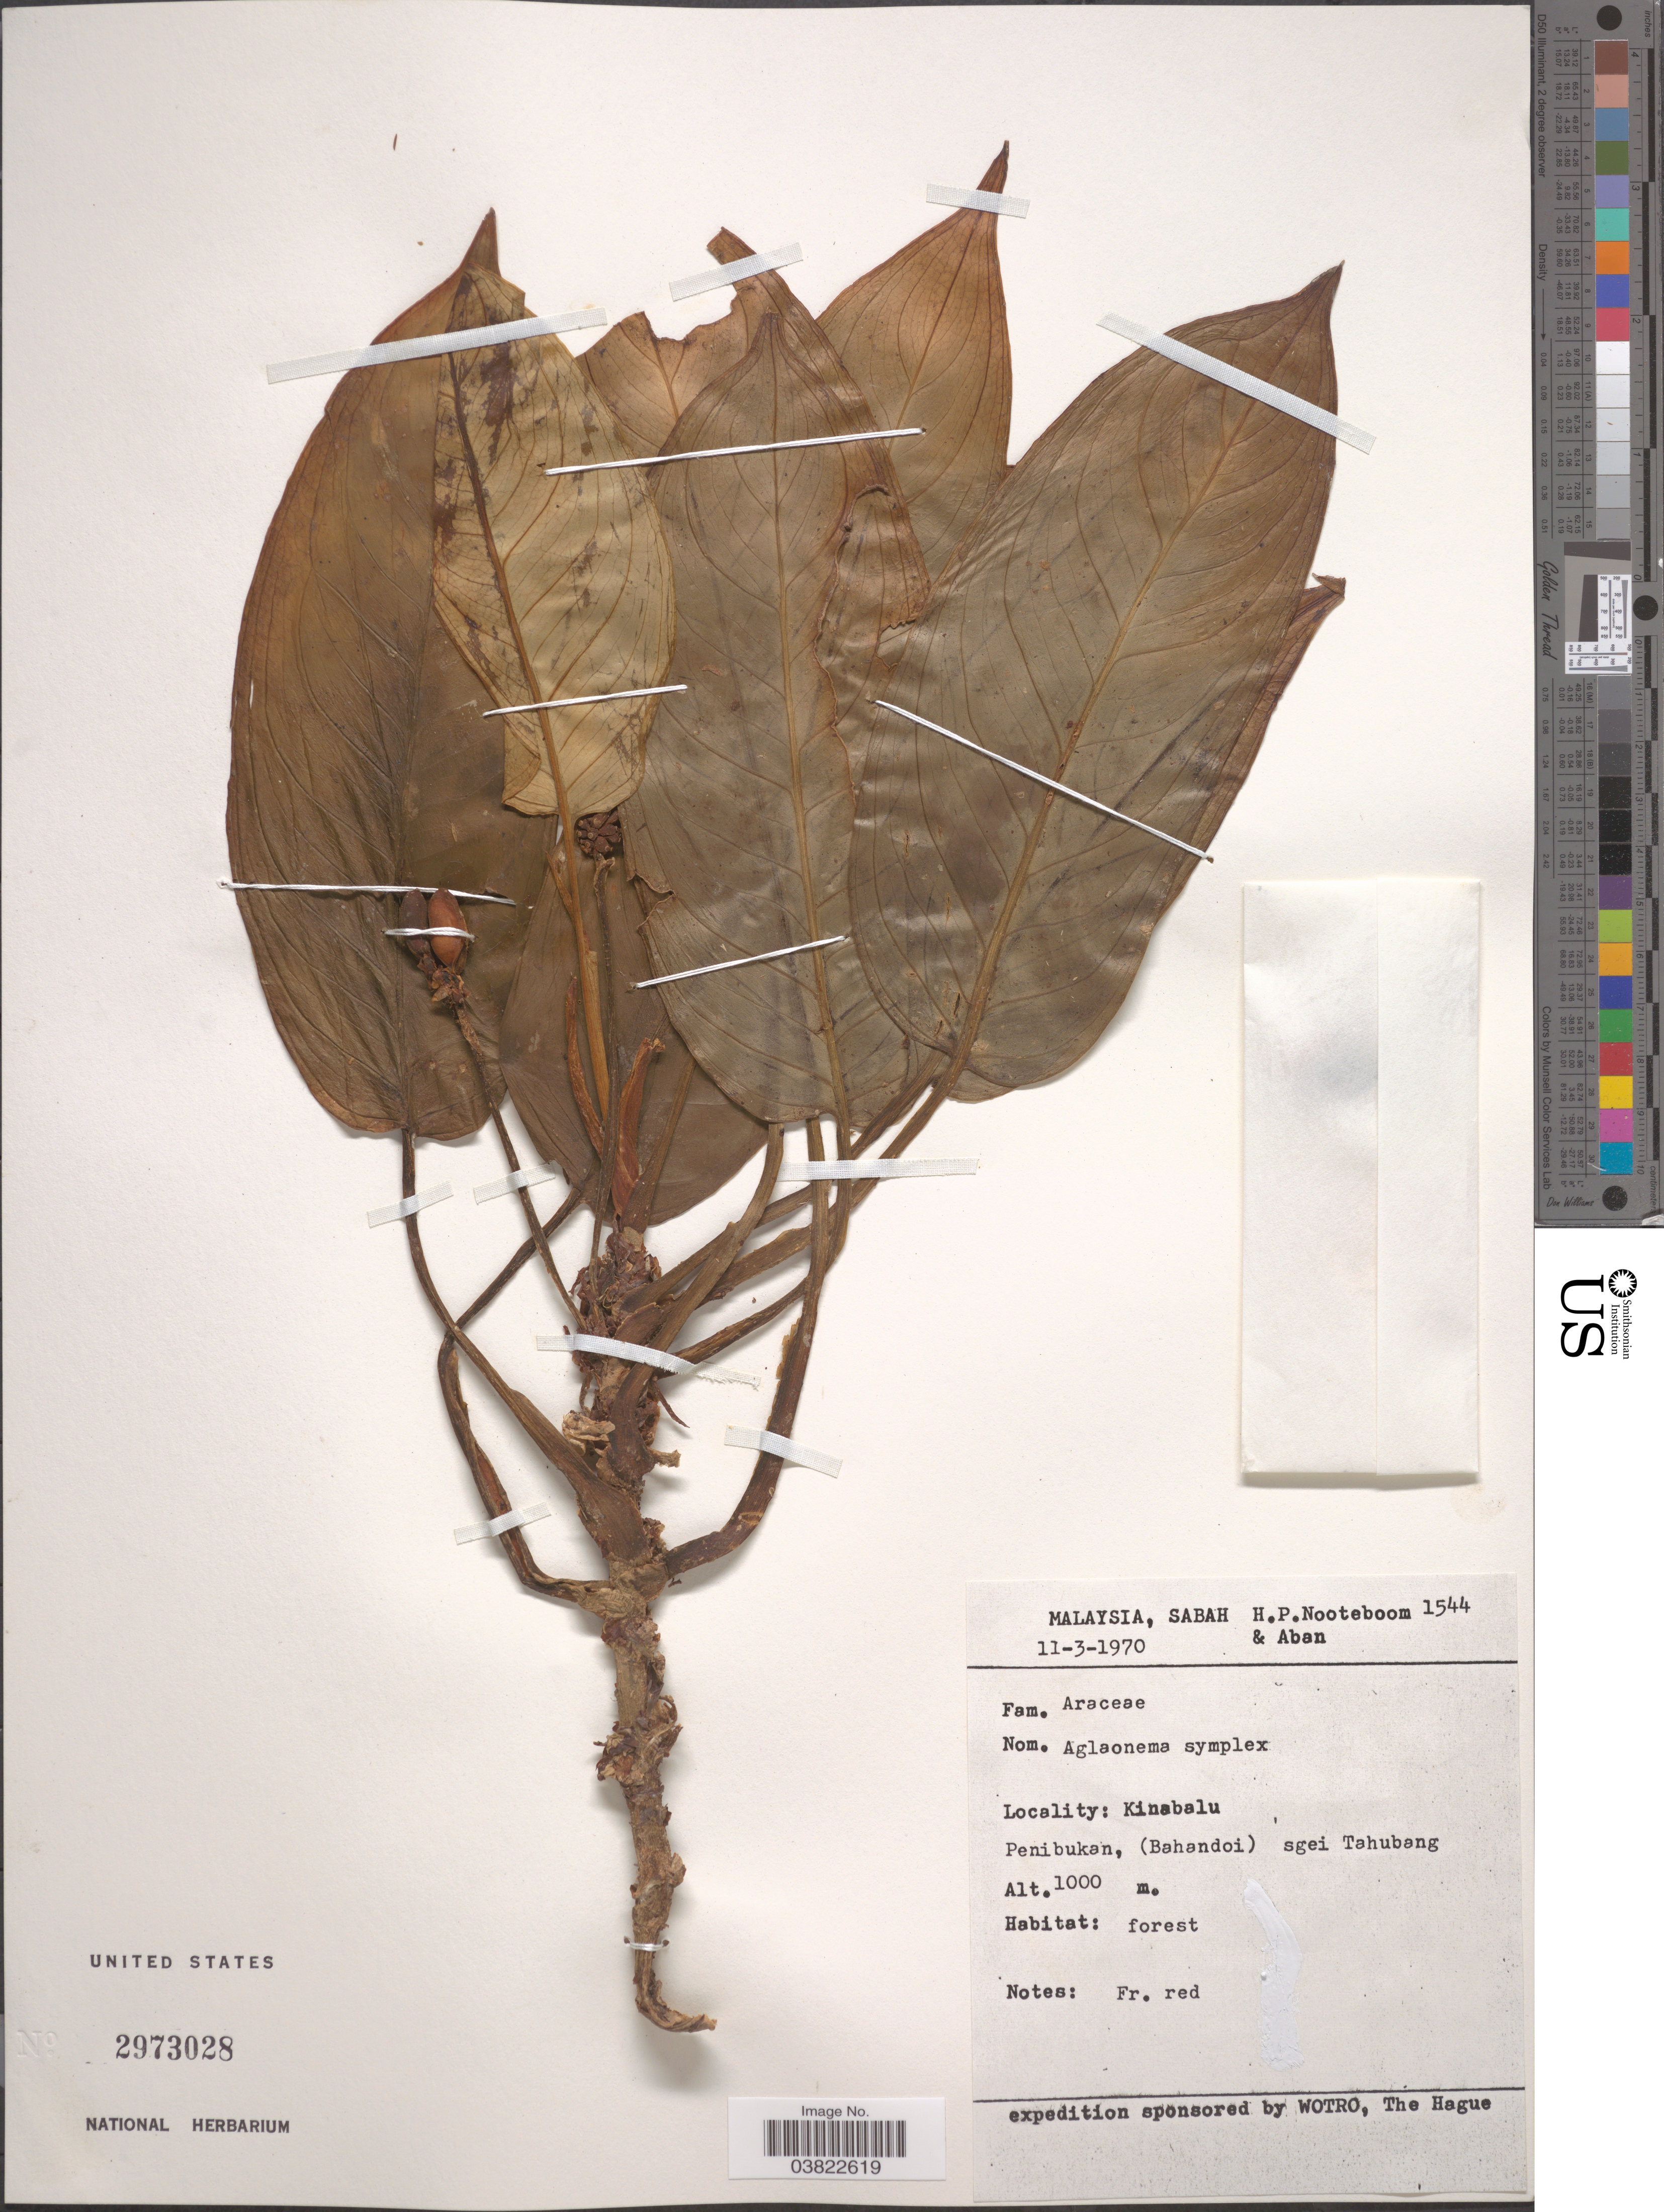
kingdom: Plantae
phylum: Tracheophyta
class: Liliopsida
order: Alismatales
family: Araceae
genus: Aglaonema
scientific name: Aglaonema simplex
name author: Blume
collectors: H. P. Nooteboom & -- Aban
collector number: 1544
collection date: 1970-03-11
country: Malaysia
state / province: Sabah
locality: Kinabalu. Penibukan, (Bahandoi) sgei Tahubang.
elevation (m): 1000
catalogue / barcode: US 2973028